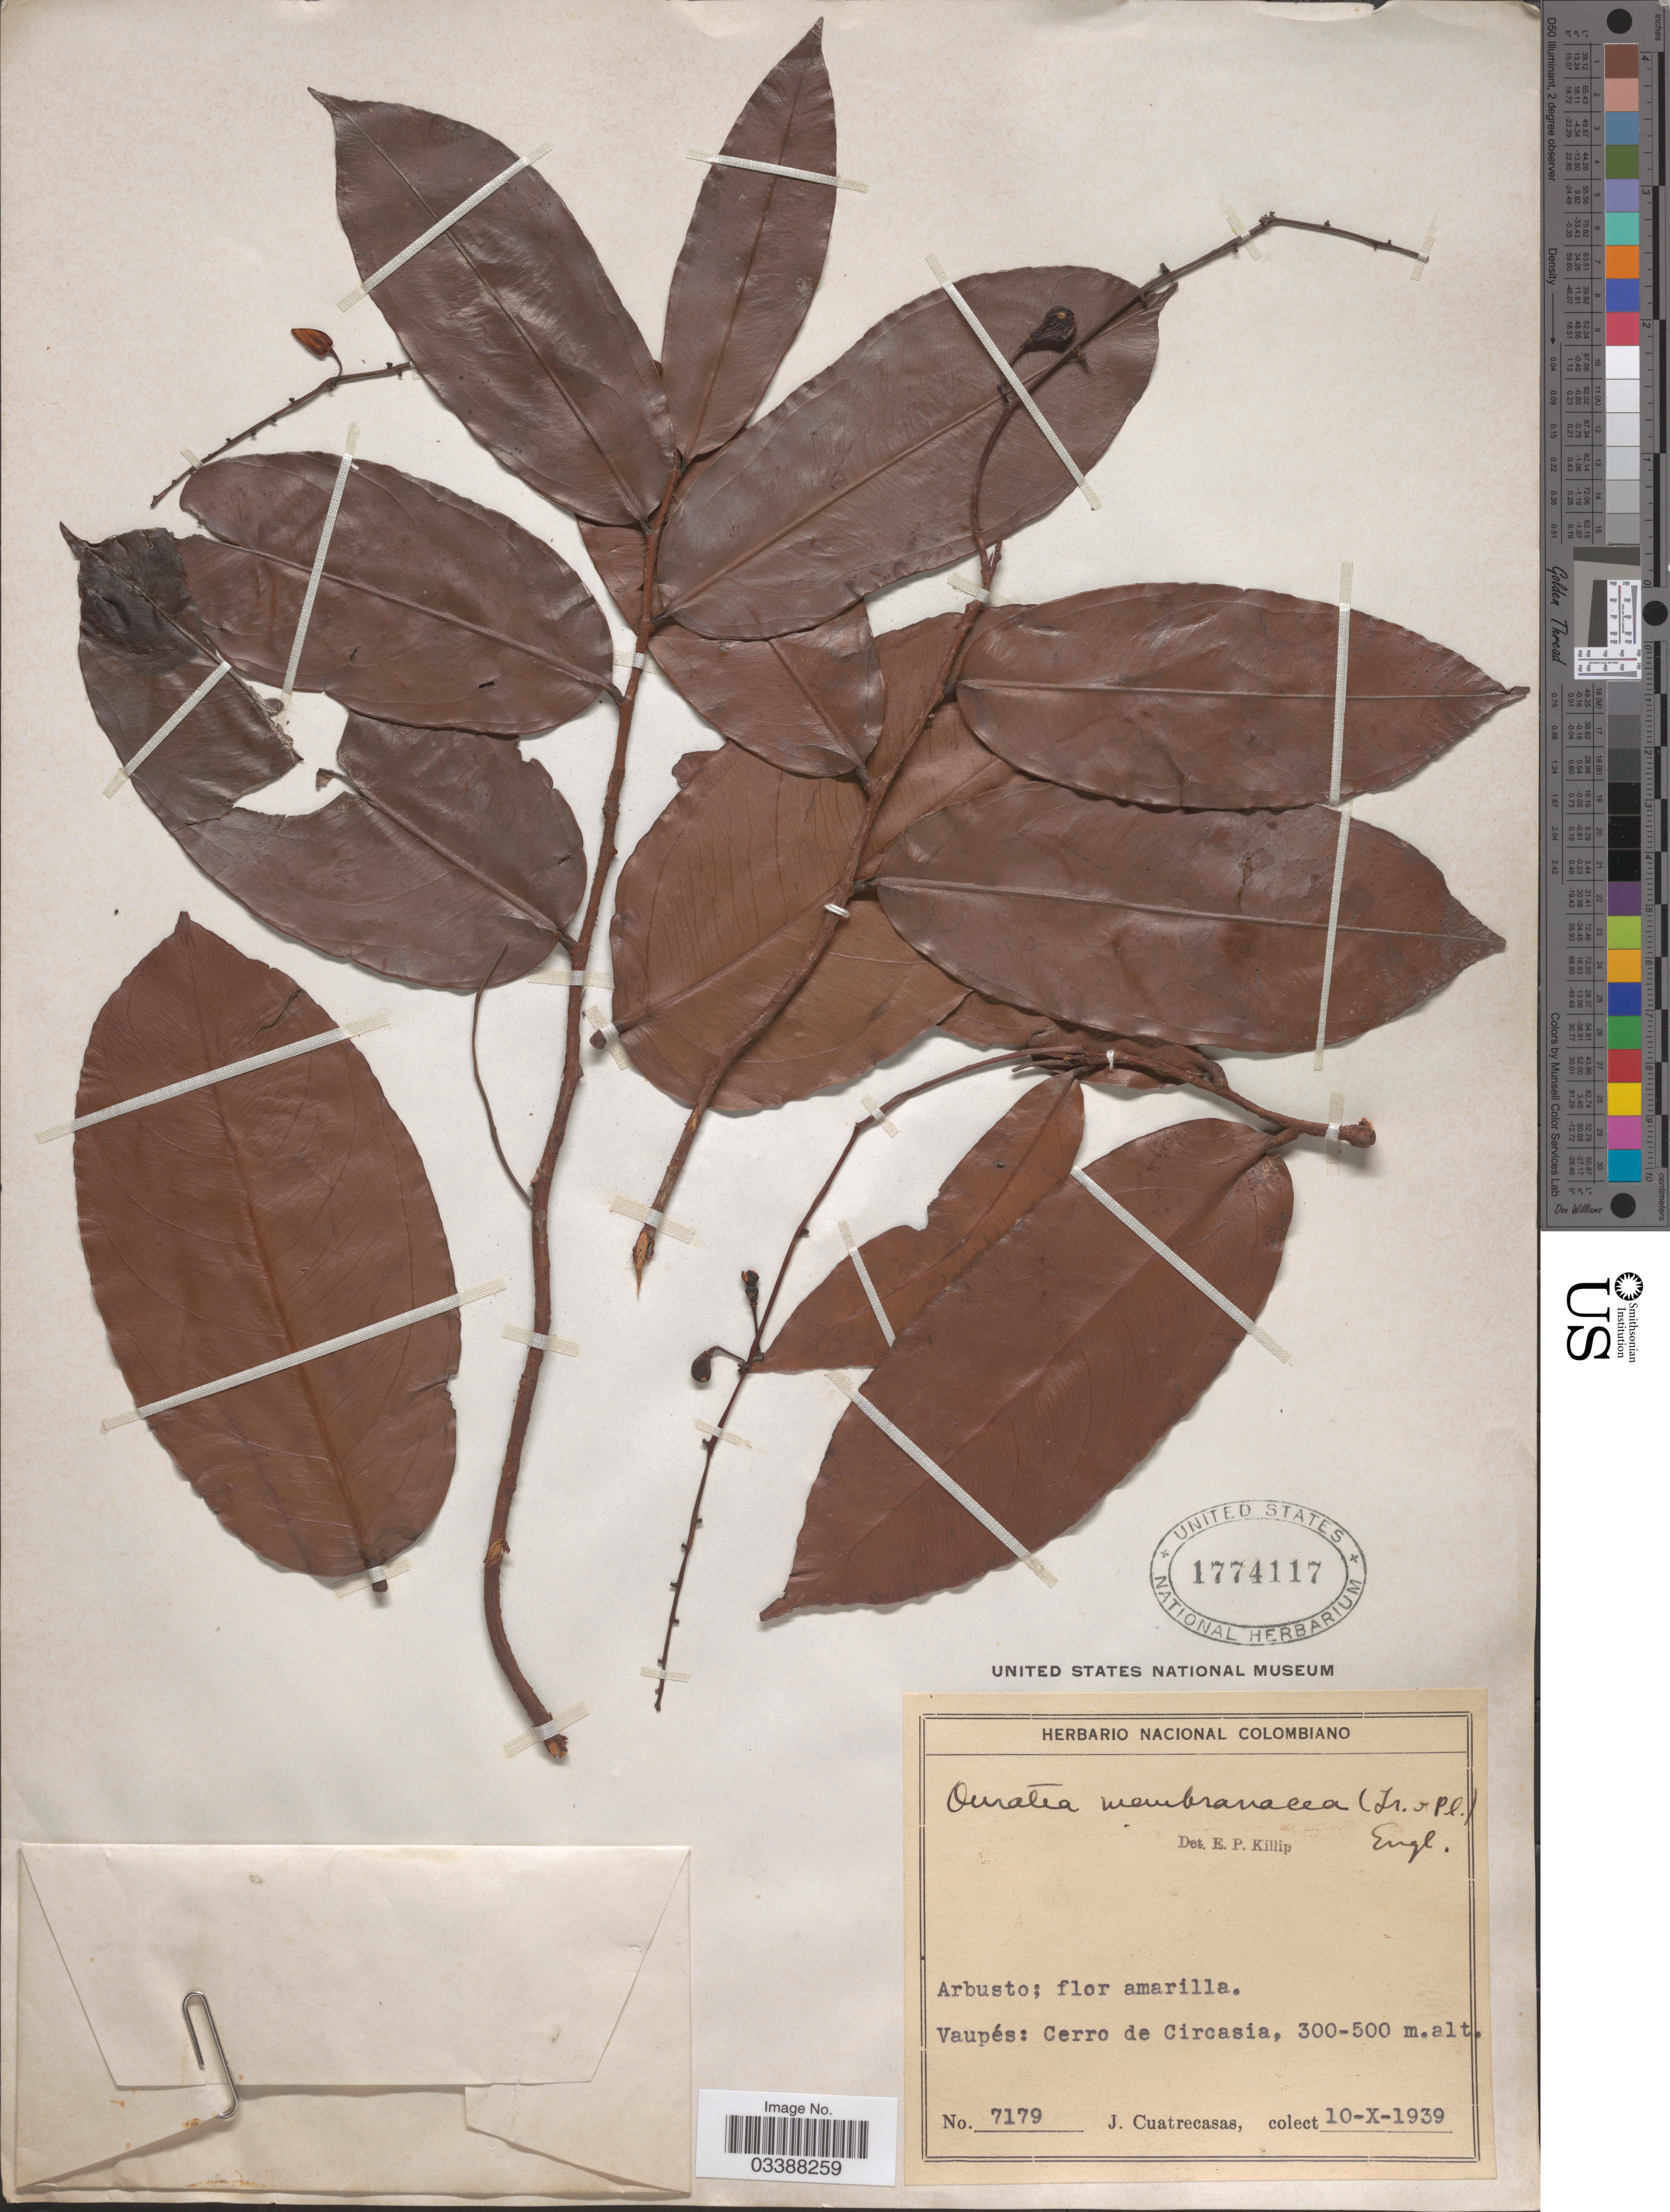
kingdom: Plantae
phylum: Tracheophyta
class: Magnoliopsida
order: Malpighiales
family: Ochnaceae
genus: Ouratea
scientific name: Ouratea membranacea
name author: (Triana & Planch.) Engl.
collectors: J. Cuatrecasas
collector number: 7179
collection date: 1939-10-10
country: Colombia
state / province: Vaupés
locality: Cerro de Circasia.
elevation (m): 300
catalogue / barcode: US 1774117